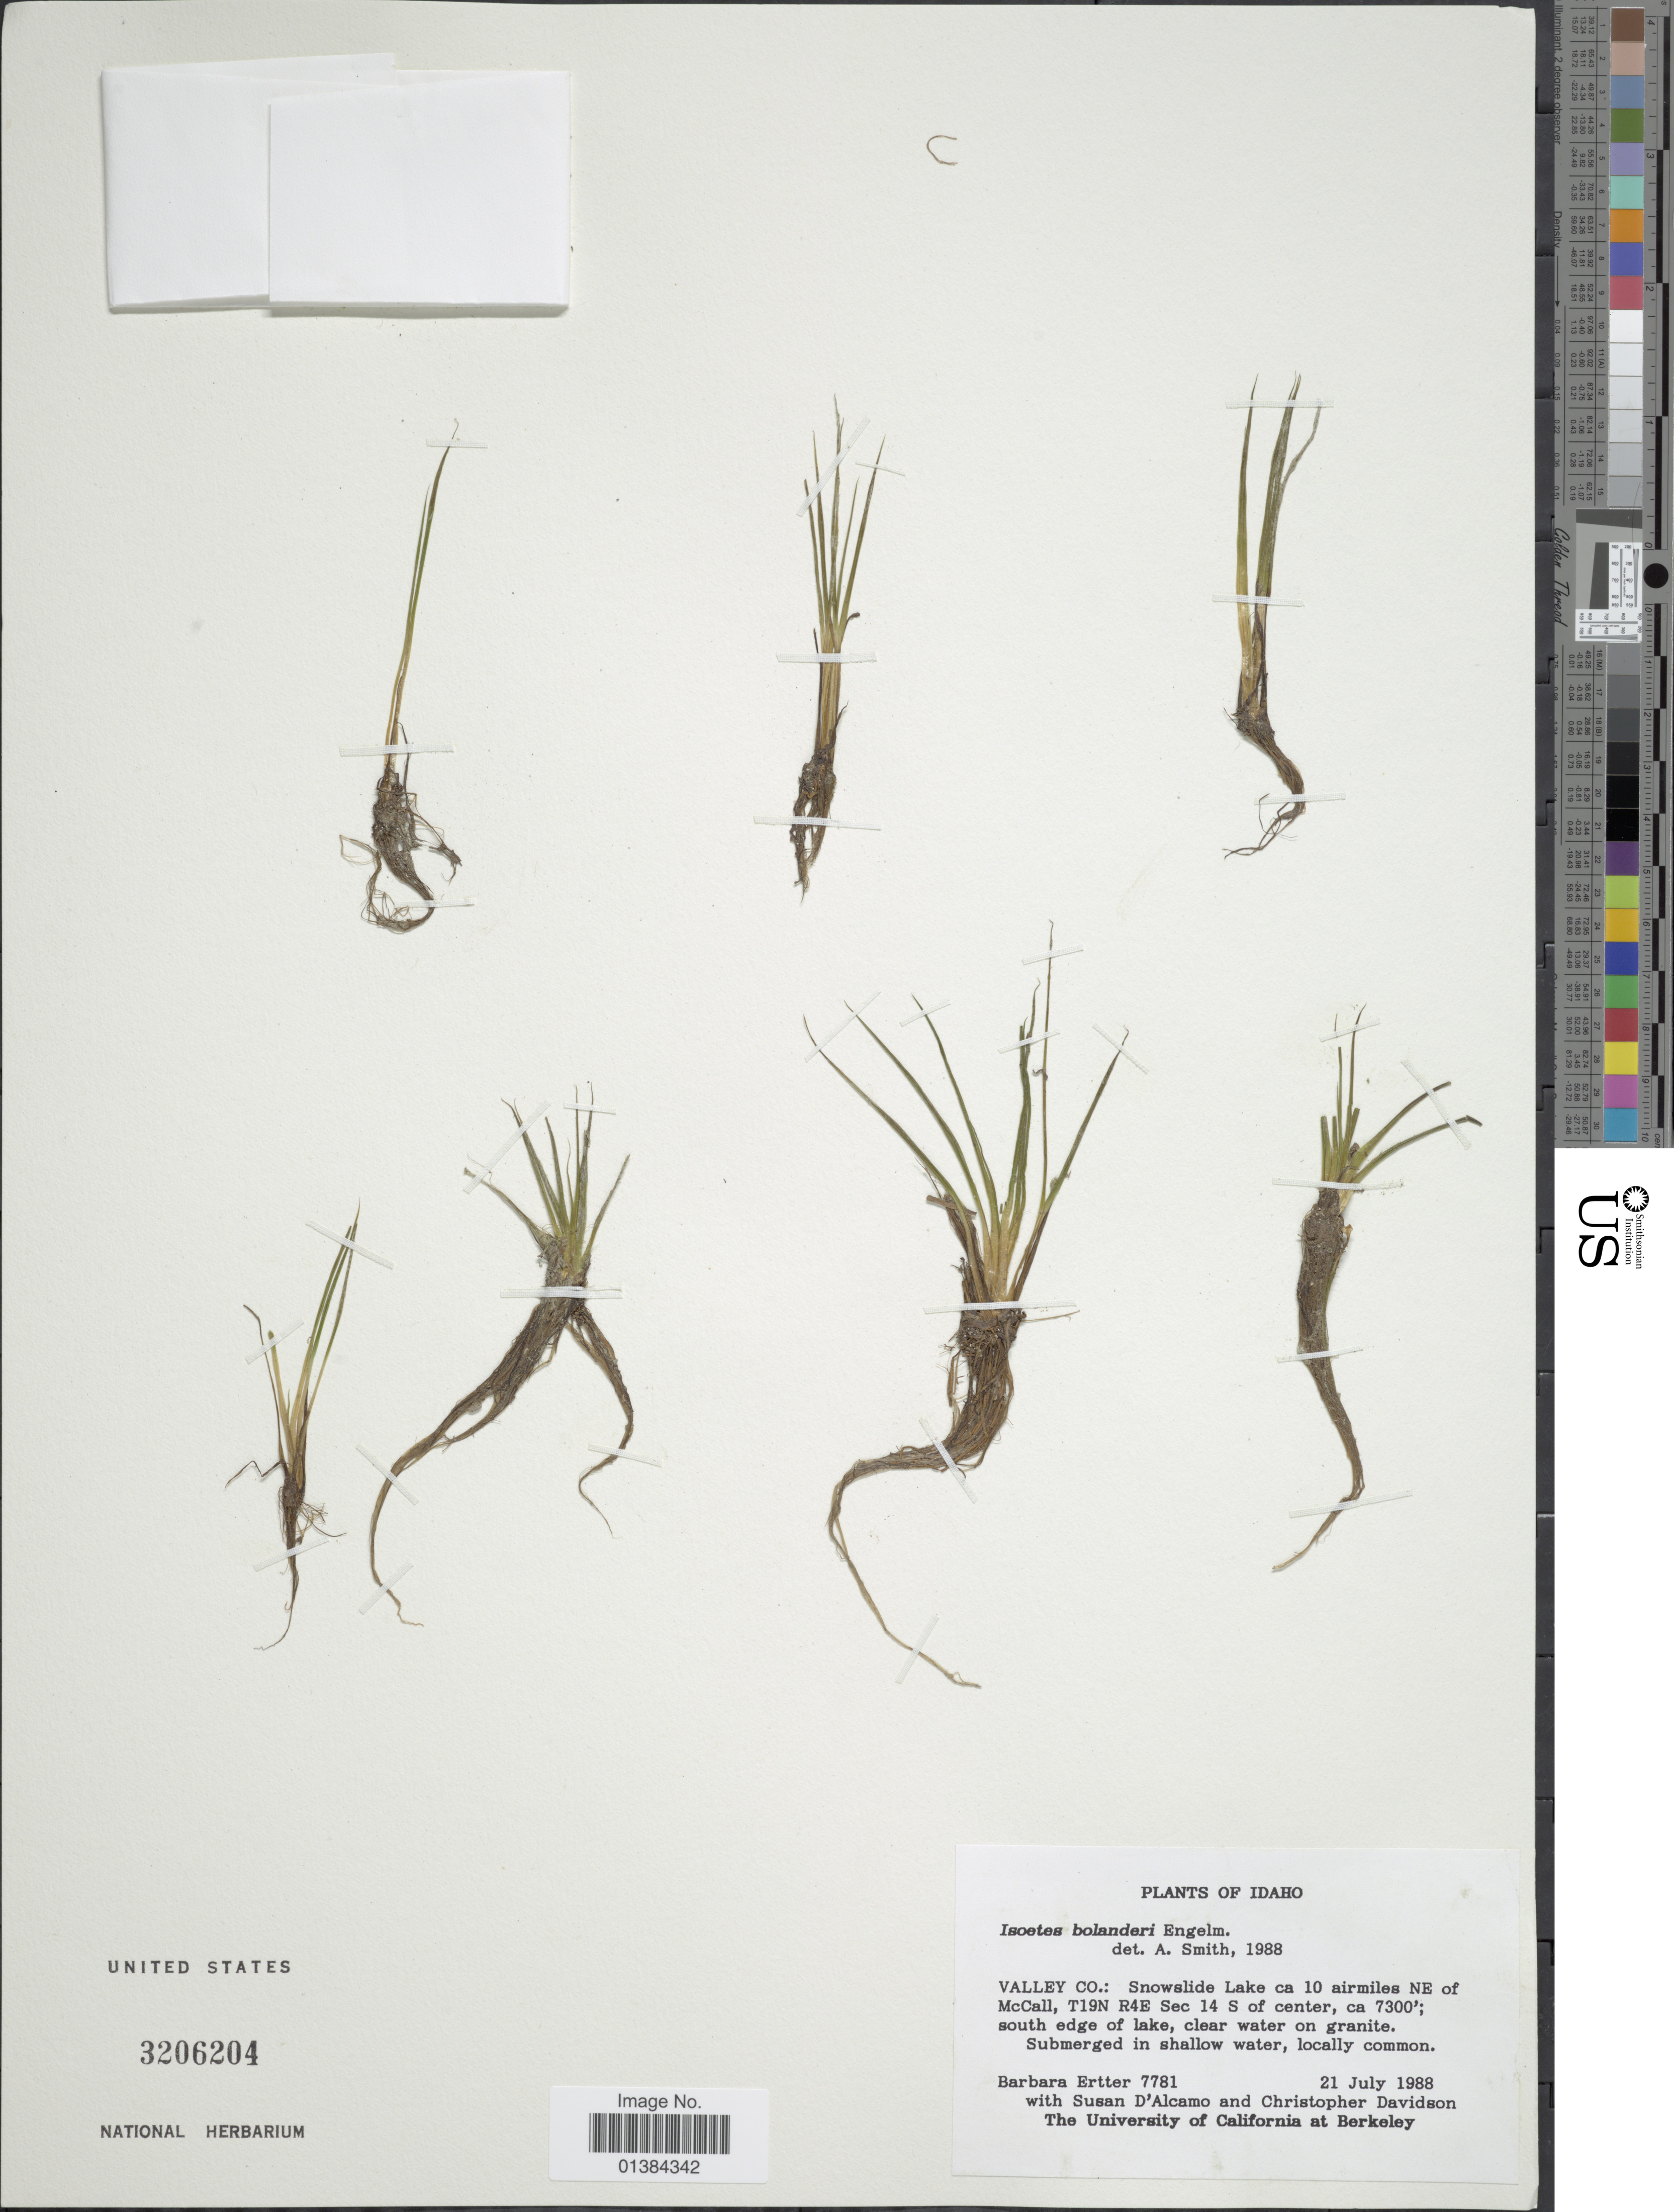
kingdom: Plantae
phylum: Tracheophyta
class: Lycopodiopsida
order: Isoetales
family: Isoetaceae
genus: Isoetes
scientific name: Isoetes bolanderi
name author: Engelm.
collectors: B. Ertter, S. D'Alcamo & C. Davidson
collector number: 7781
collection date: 1988-07-21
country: United States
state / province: Idaho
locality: Valley Co.: Snowslide Lake ca 10 airmiles NE of McCall, T19N R4E Sec 14 S of center.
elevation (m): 2225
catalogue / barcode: US 3206204